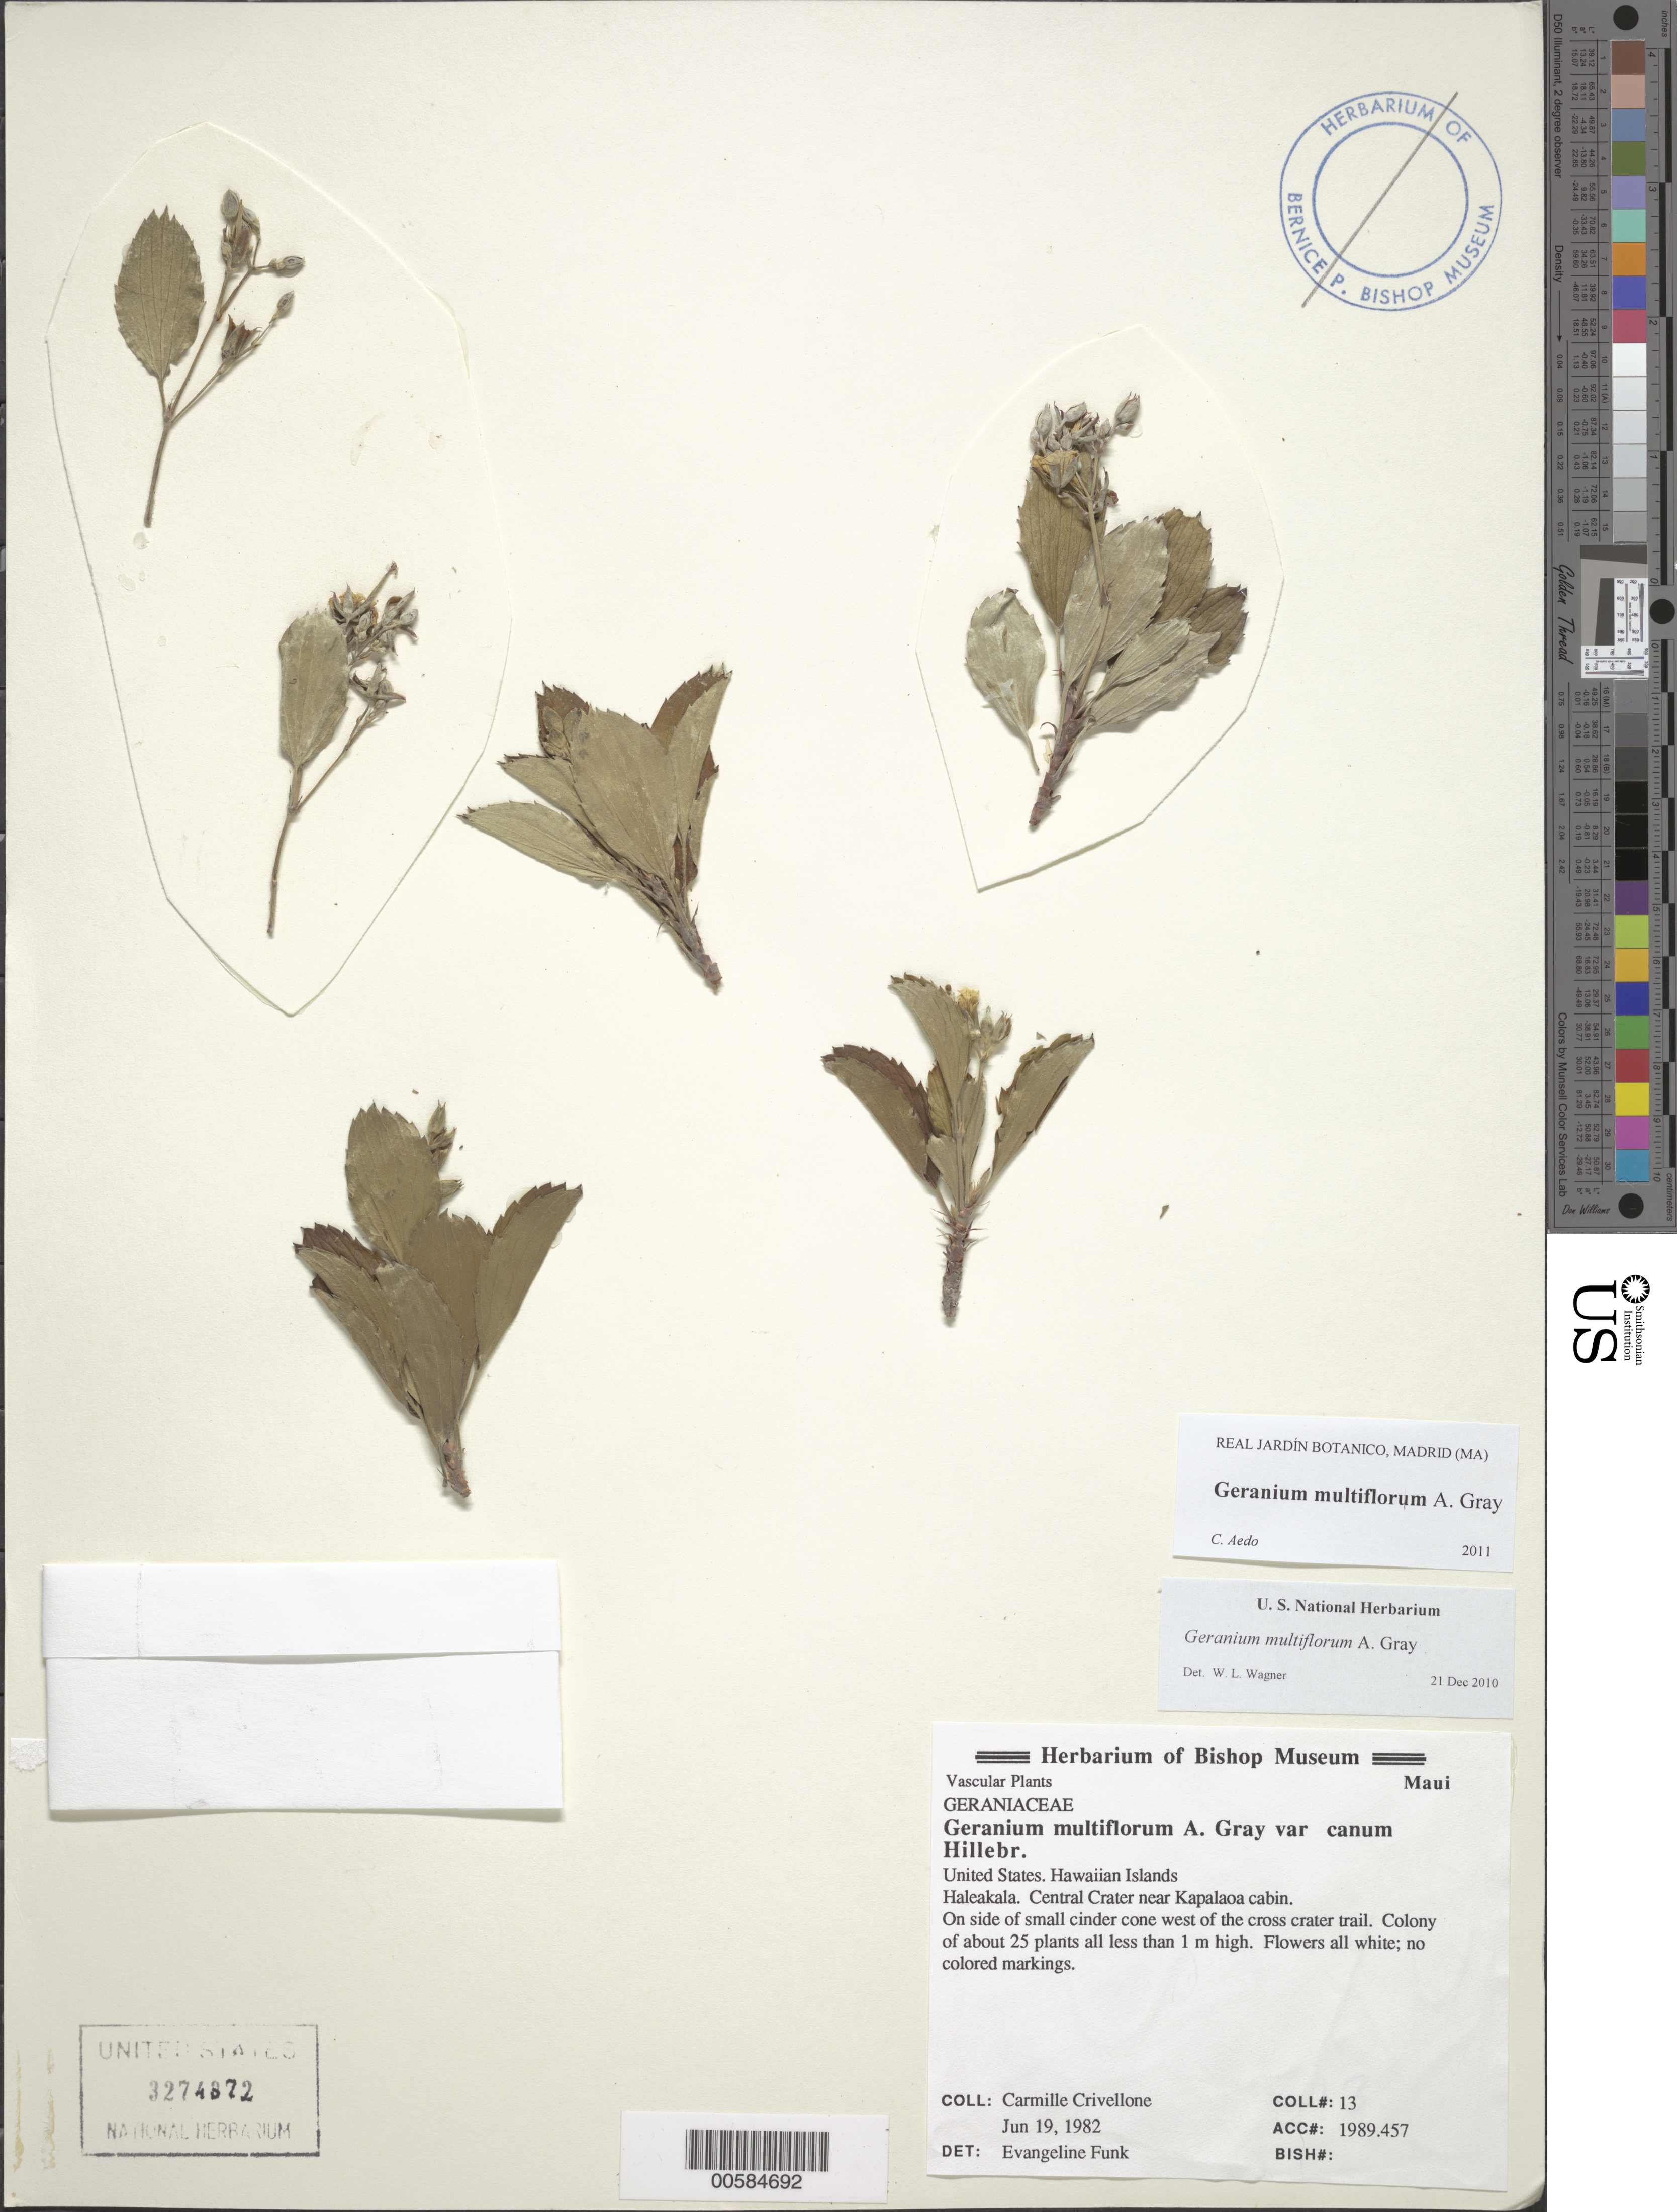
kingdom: Plantae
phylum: Tracheophyta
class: Magnoliopsida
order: Geraniales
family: Geraniaceae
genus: Geranium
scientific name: Geranium multiflorum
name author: A. Gray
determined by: Aedo, C.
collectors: C. Crivellone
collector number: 13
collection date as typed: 19 Jun 1982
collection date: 1982-06-19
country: United States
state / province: Hawaii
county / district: Maui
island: Maui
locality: Haleakala. Central Crater near Kapalaoa cabin. On side of small cinder cone W of the cross crater trail.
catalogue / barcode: US 3274372